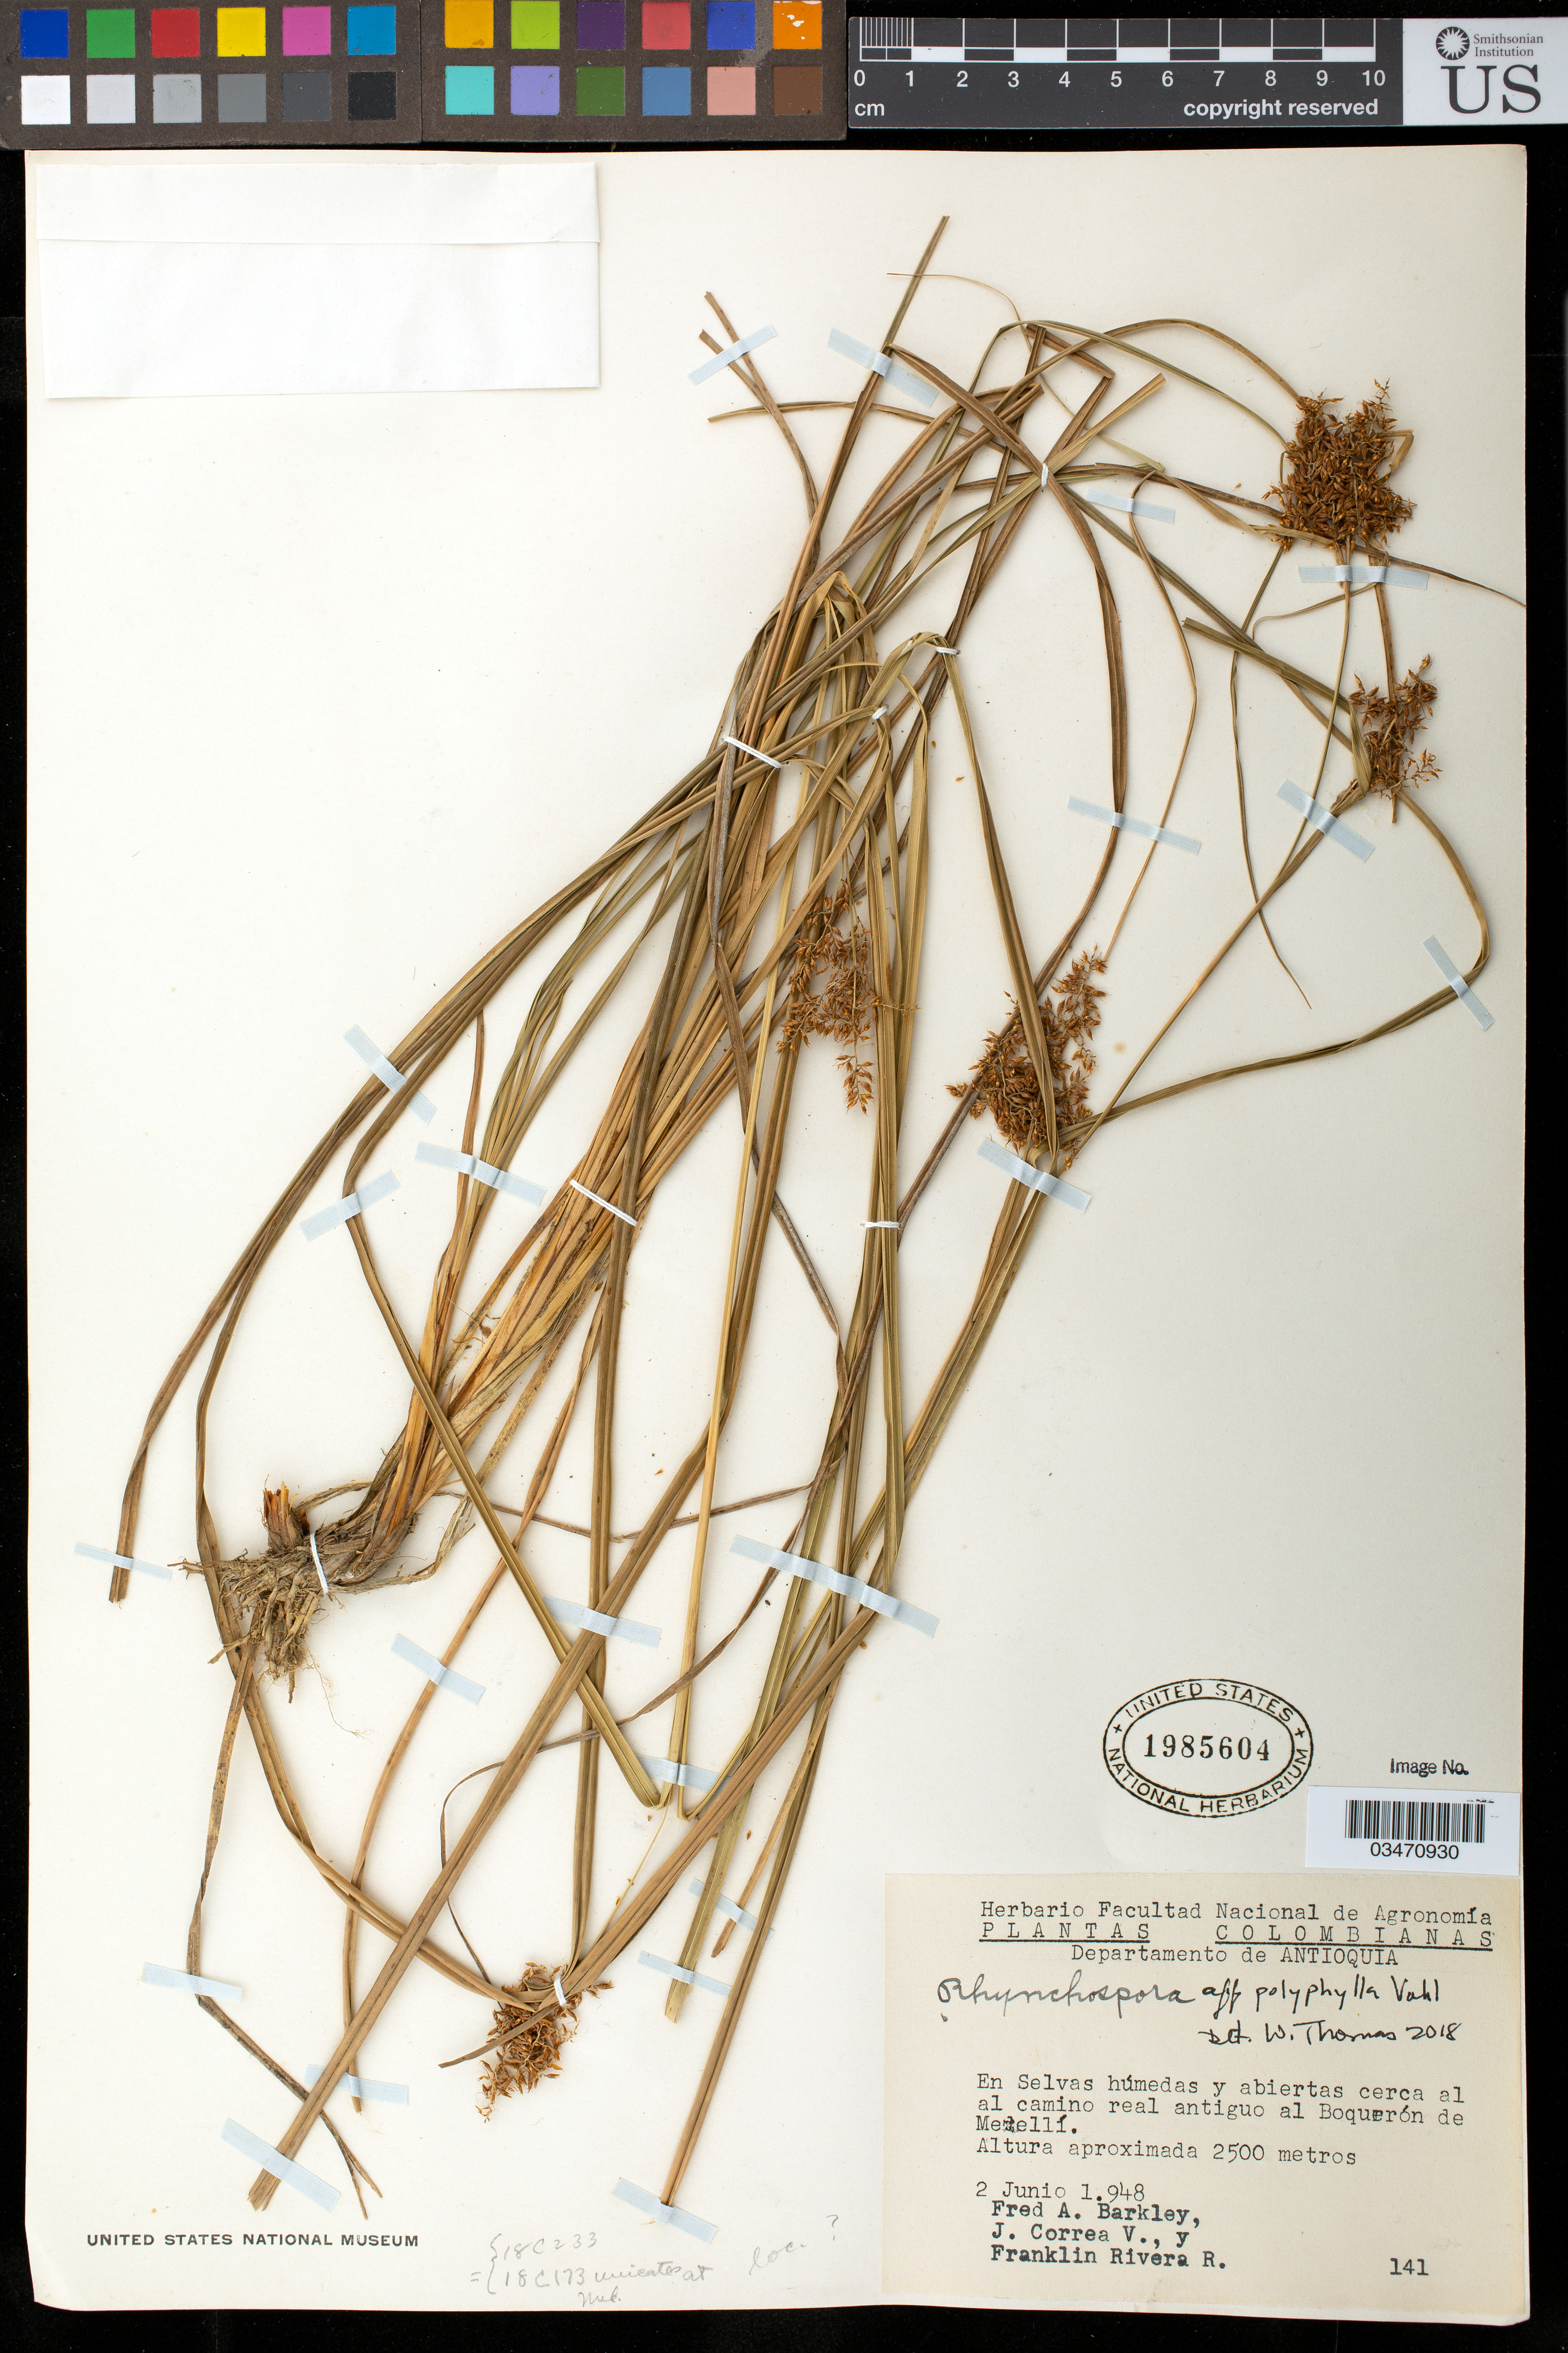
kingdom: Plantae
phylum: Tracheophyta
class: Liliopsida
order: Poales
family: Cyperaceae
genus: Rhynchospora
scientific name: Rhynchospora polyphylla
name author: (Vahl) Vahl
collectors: F. A. Barkley, J. Canea & S. Posara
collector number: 141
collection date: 1948-06-02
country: Colombia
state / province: Antioquia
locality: En Selvas humedas y abiertas cerca al al camino real antiguo al Boqueron de Merelli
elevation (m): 2500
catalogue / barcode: US 1985604